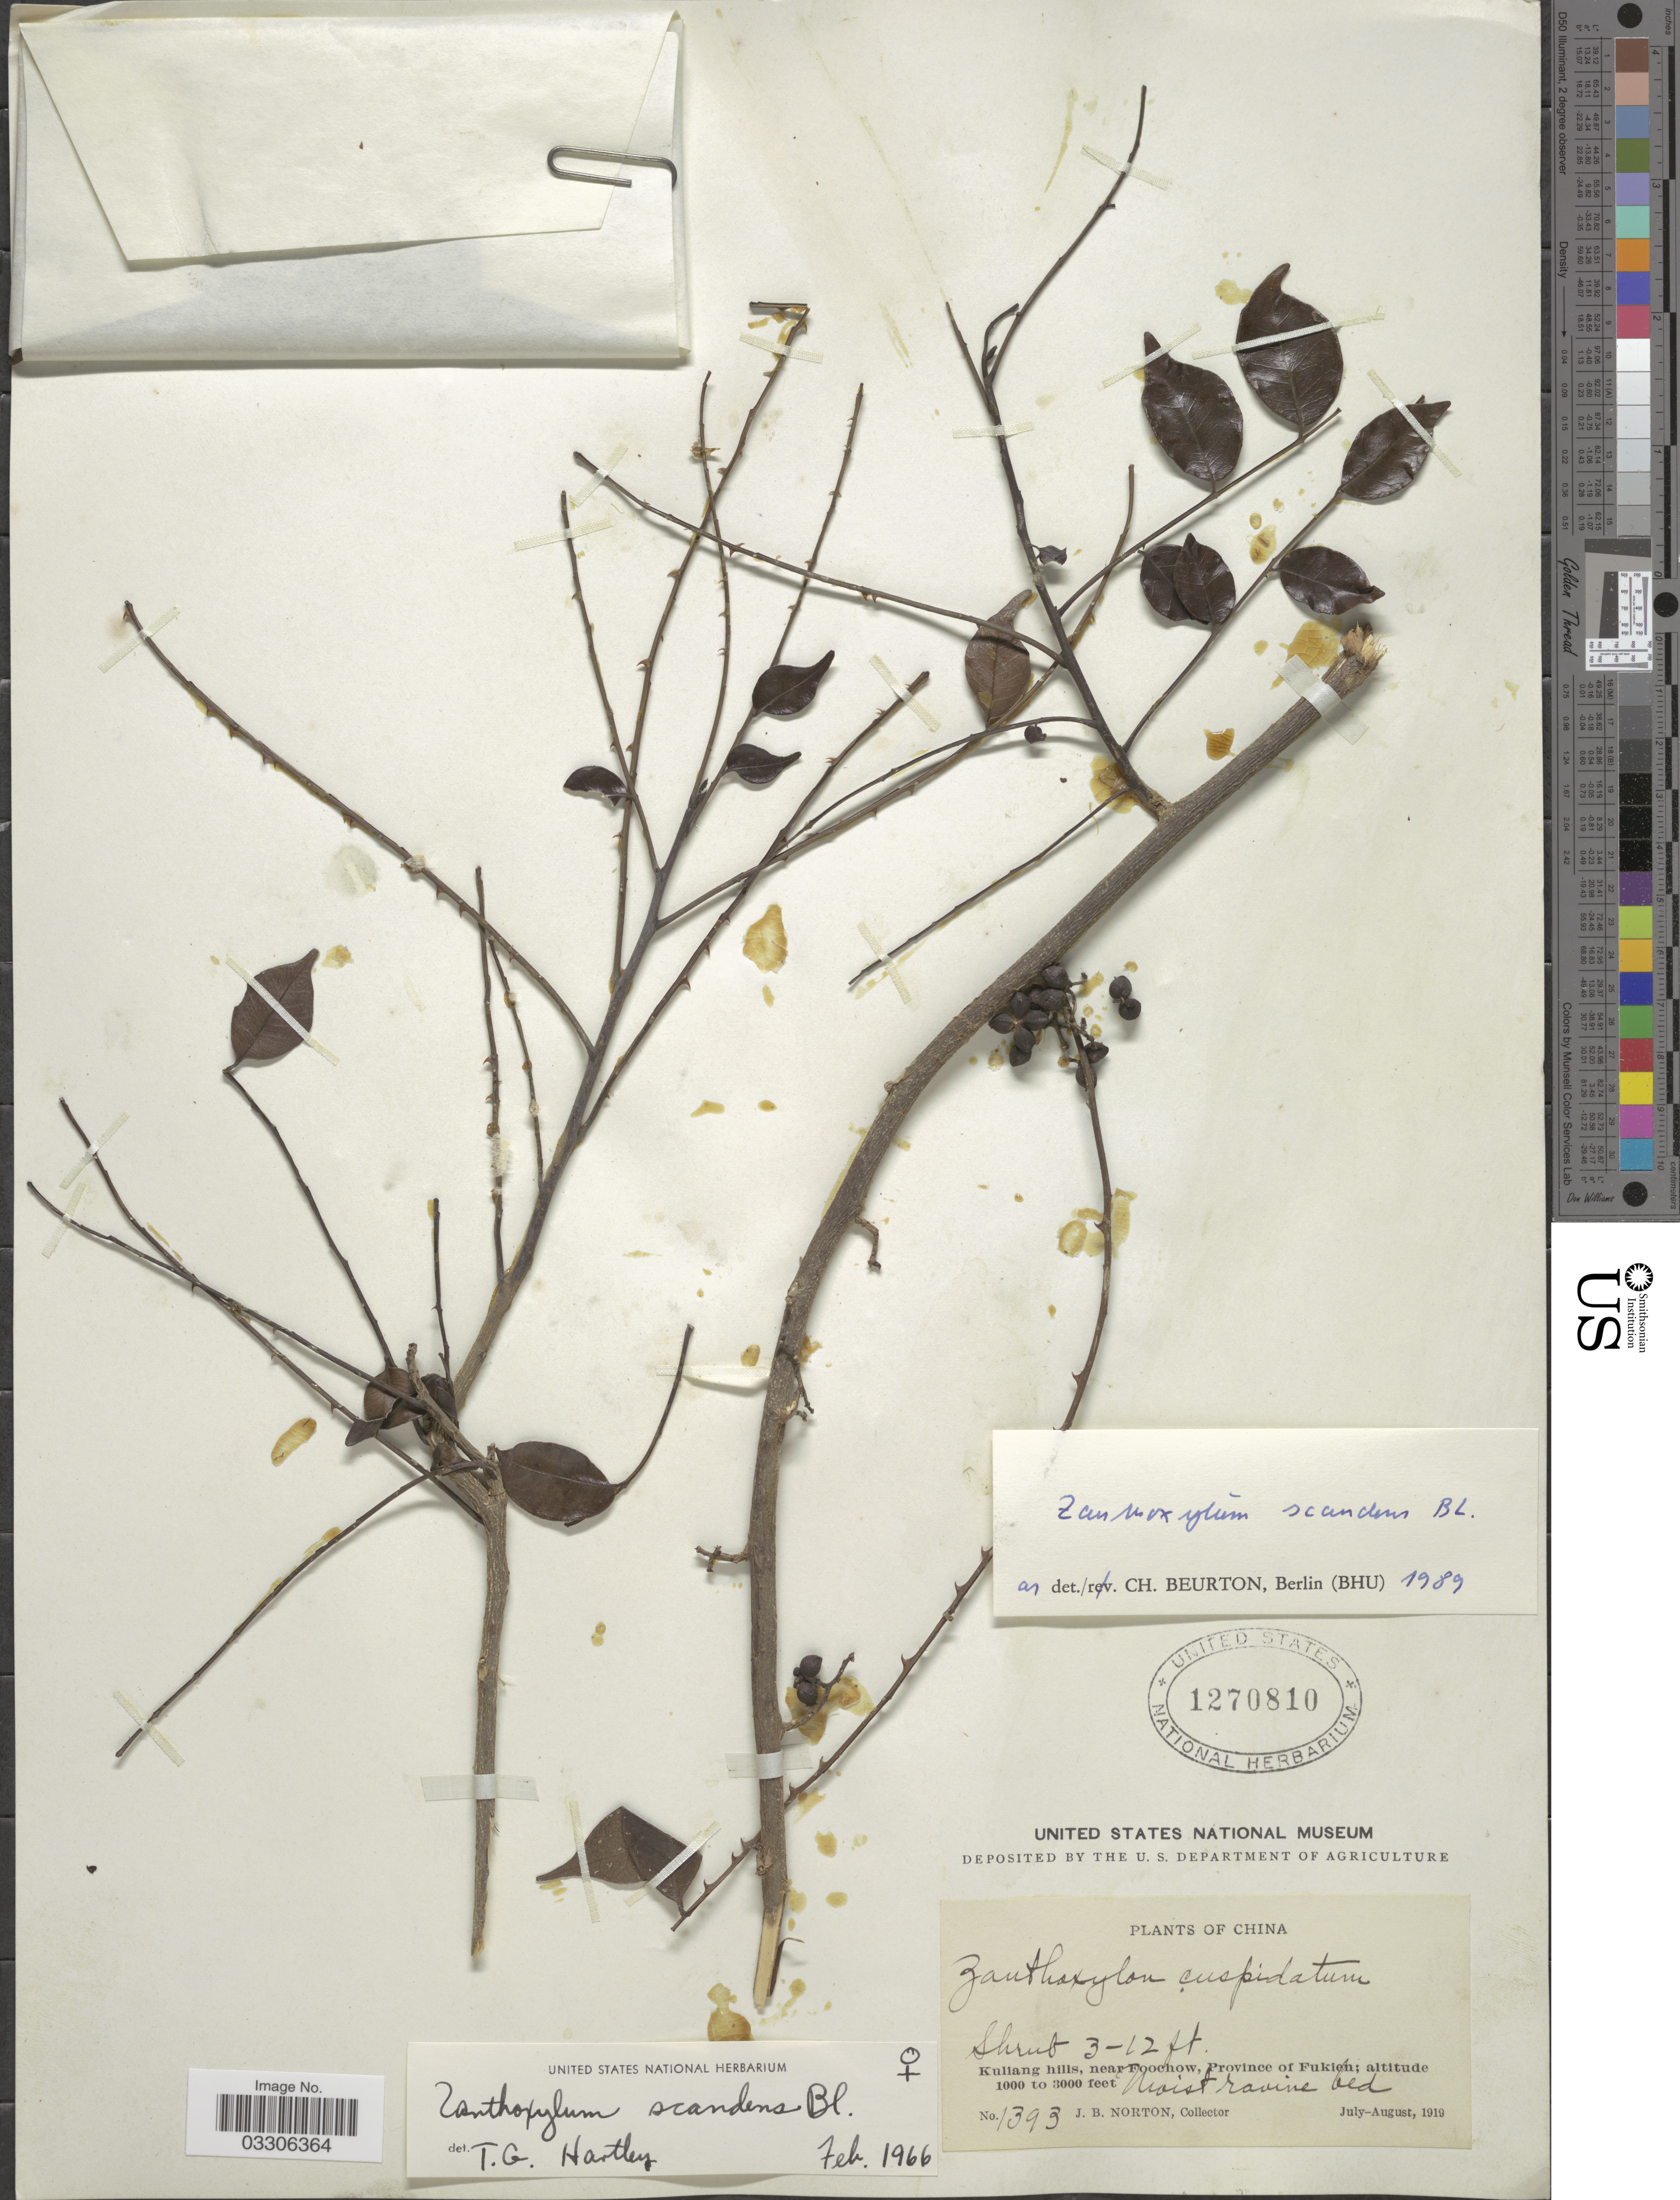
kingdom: Plantae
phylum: Tracheophyta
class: Magnoliopsida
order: Sapindales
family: Rutaceae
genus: Zanthoxylum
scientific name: Zanthoxylum scandens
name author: Blume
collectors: J. B. Norton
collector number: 1393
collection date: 1919-07/1919-08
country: China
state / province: Fujian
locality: Kuliang hills, near Foochow, Province of Fukien.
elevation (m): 305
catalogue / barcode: US 1270810